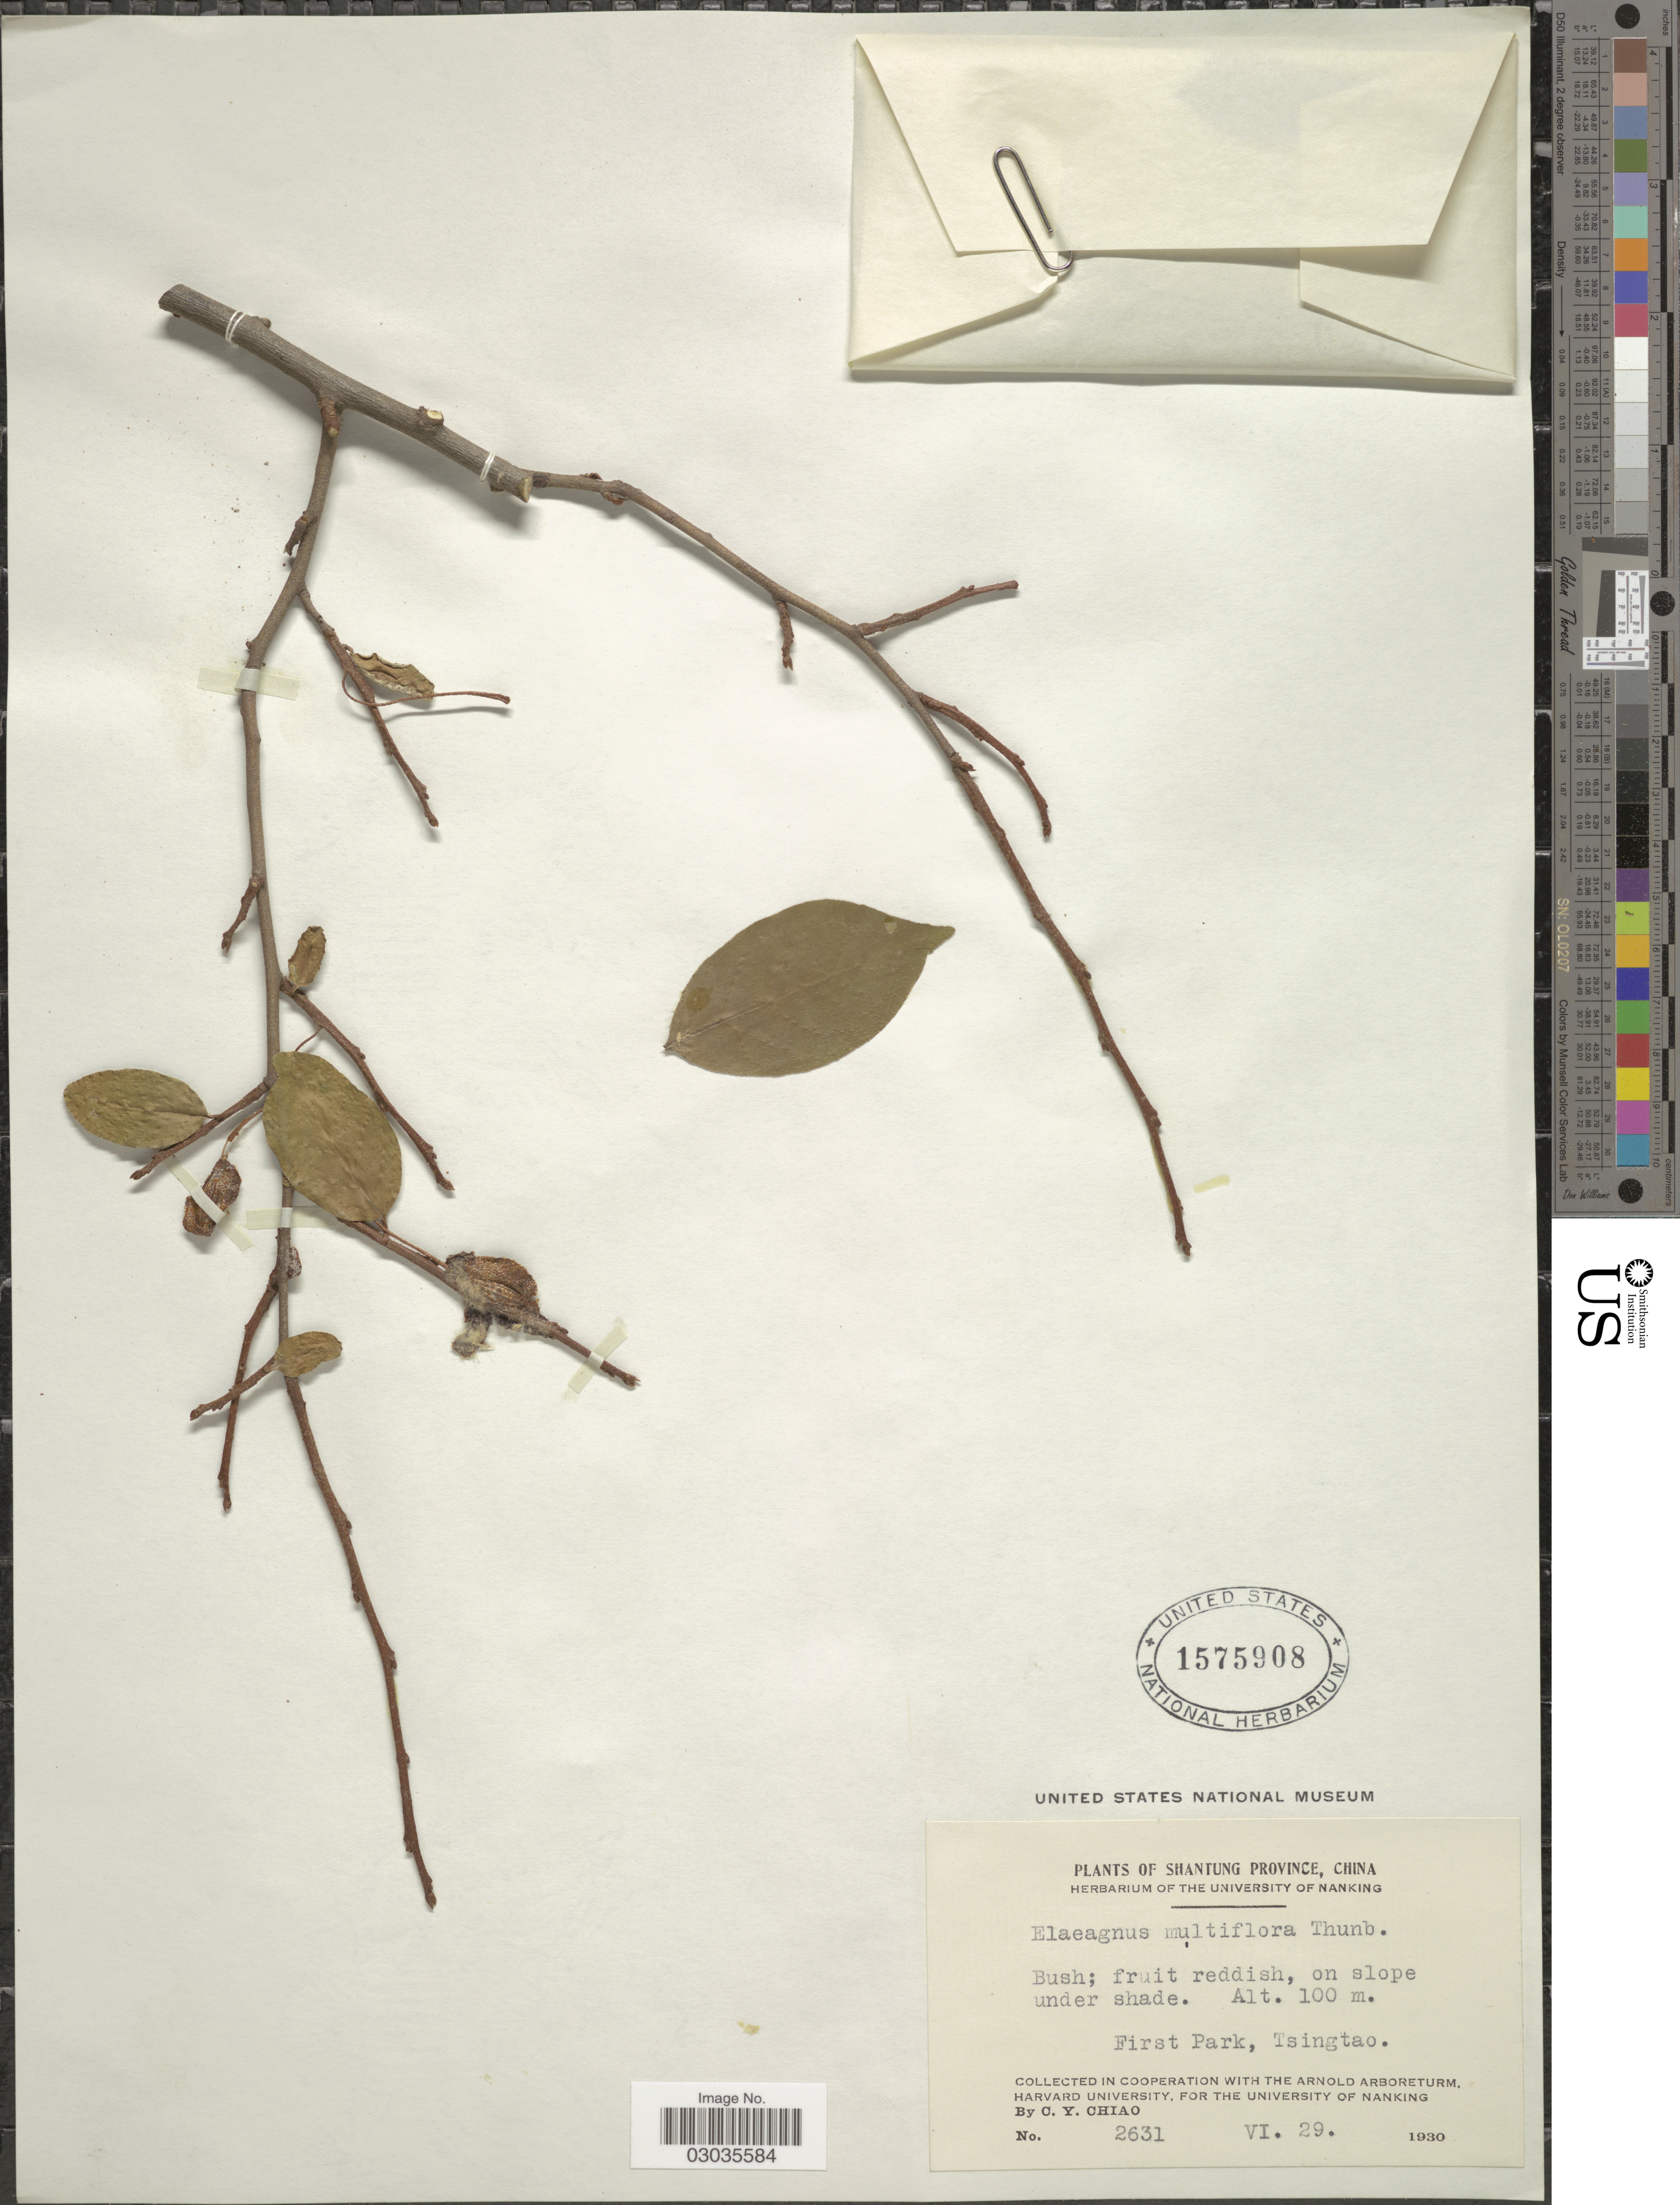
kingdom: Plantae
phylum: Tracheophyta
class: Magnoliopsida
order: Rosales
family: Elaeagnaceae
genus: Elaeagnus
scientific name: Elaeagnus multiflora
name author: Thunb.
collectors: C. Y. Chiao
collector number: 2631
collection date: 1930-06-29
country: China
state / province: Shandong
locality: Shantung Province. First Park, Tsingtao.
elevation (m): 100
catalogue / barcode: US 1575908